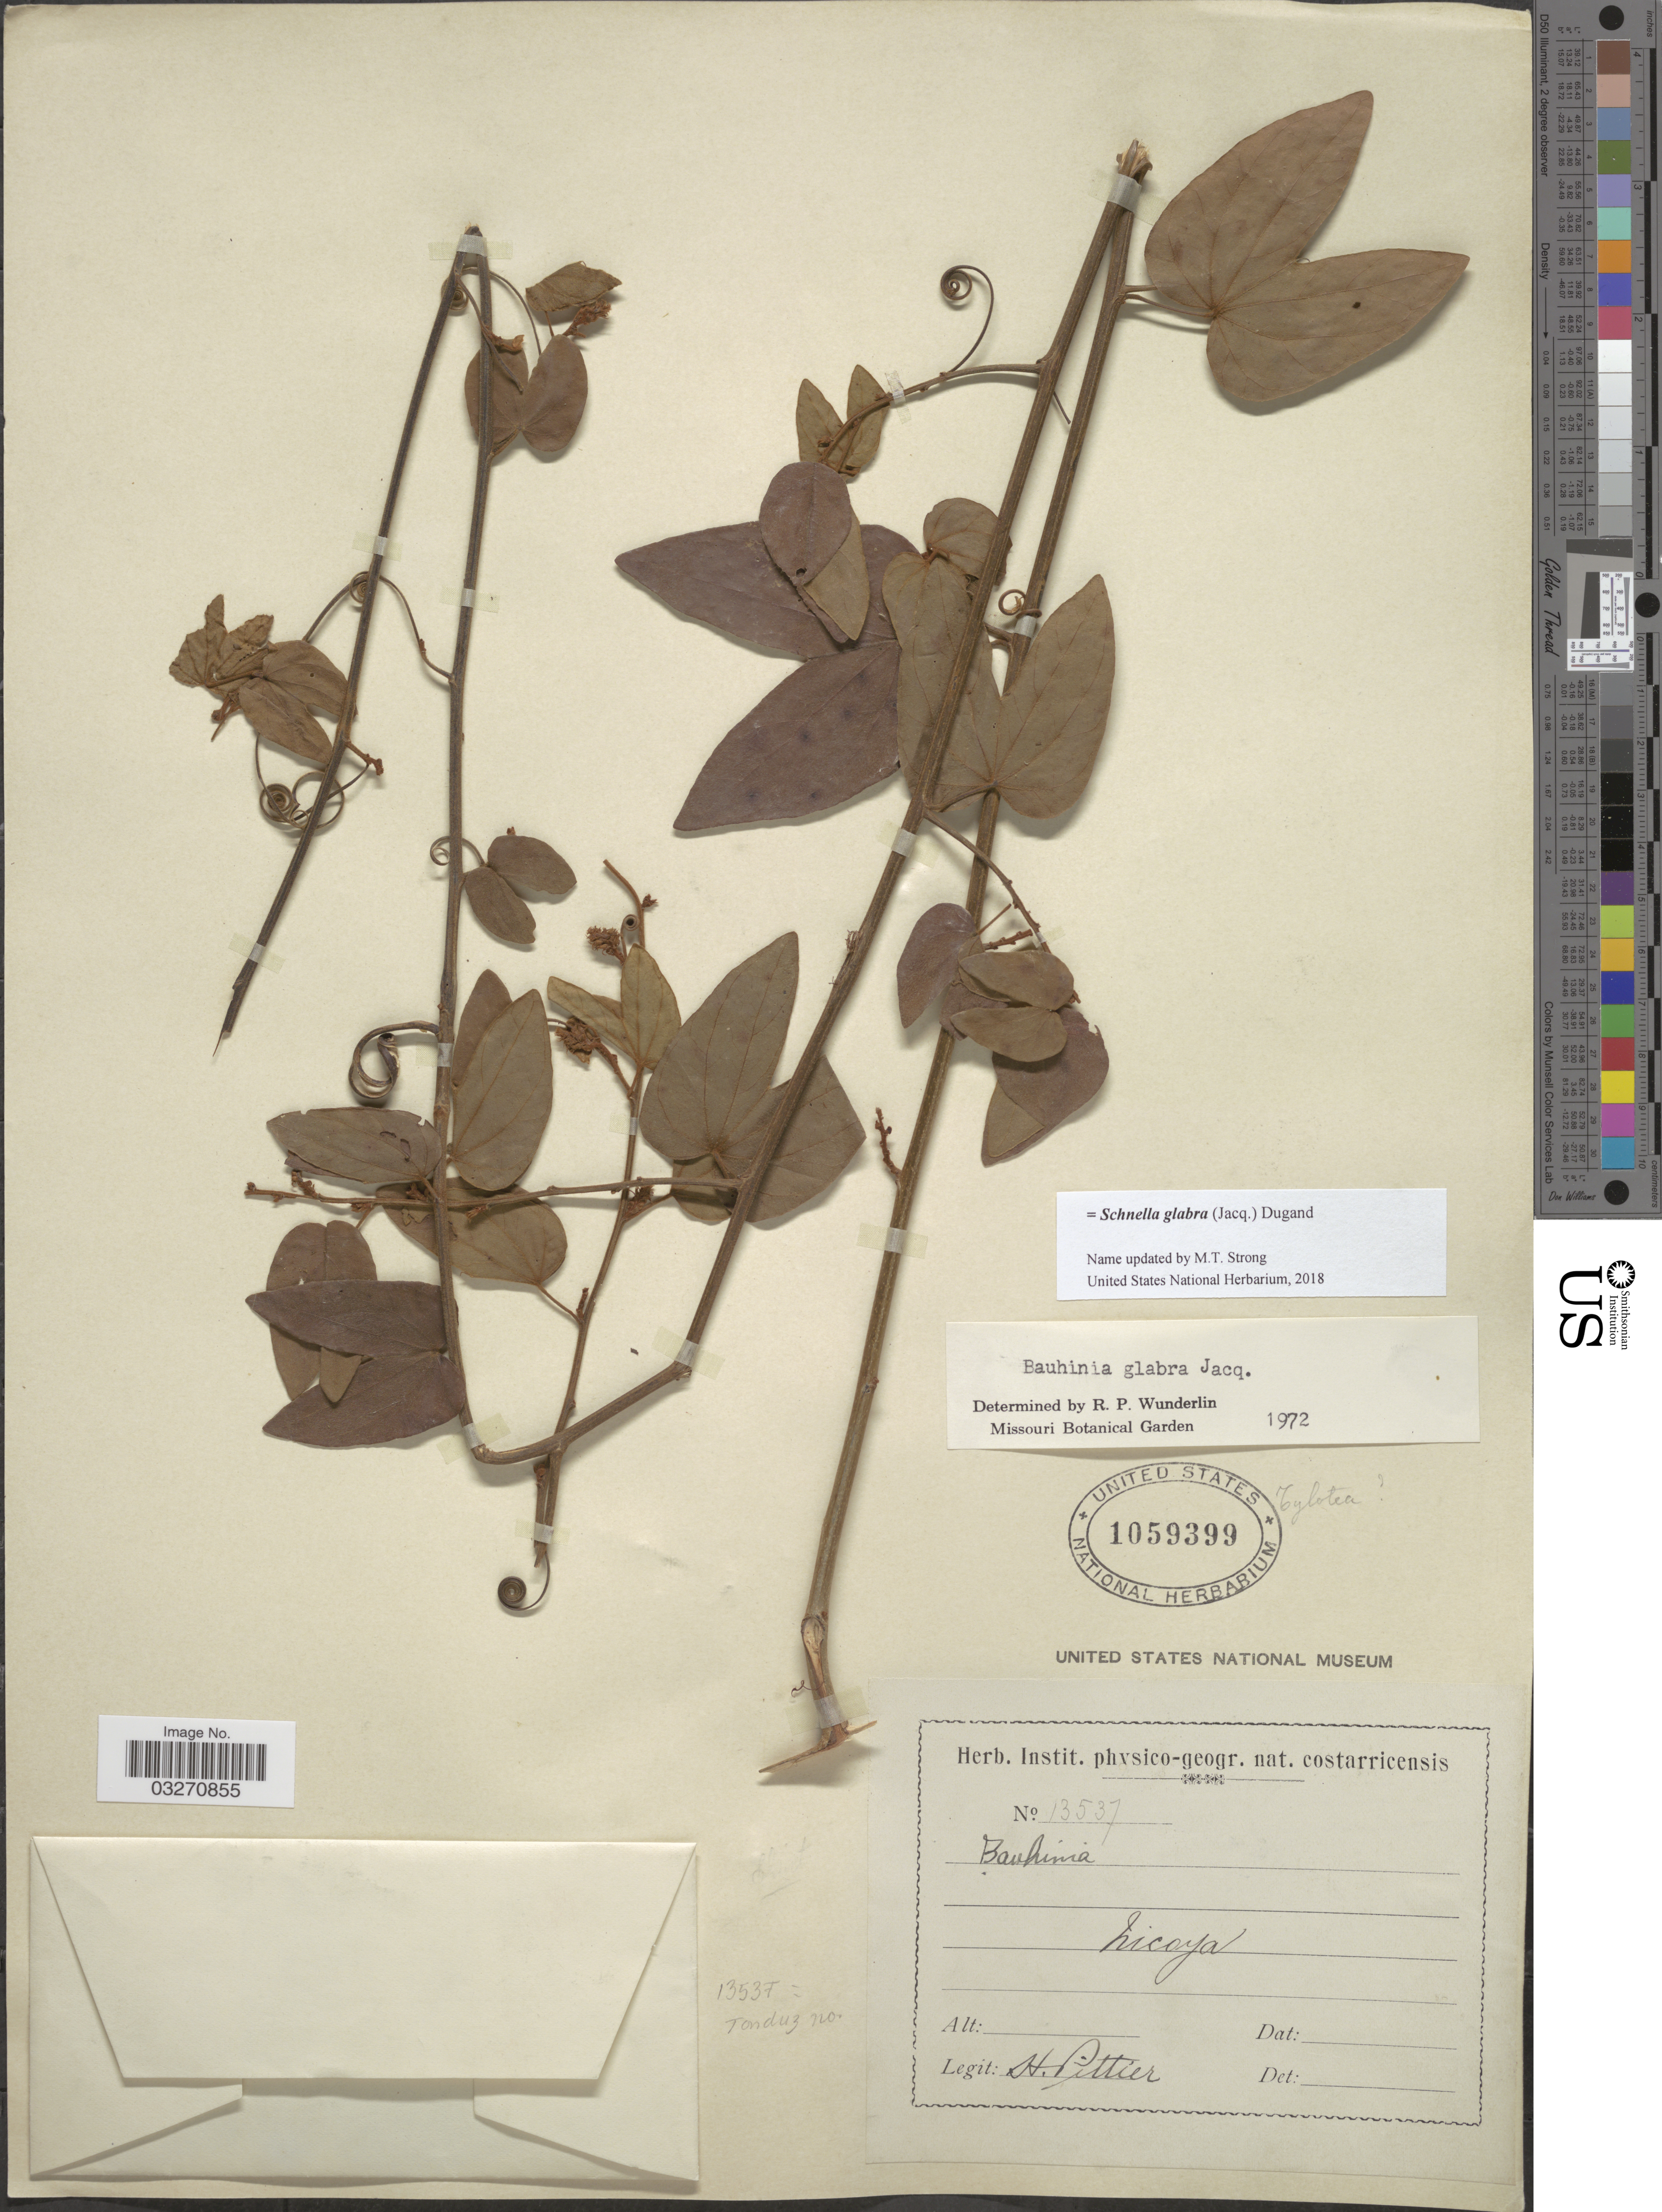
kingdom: Plantae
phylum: Tracheophyta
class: Magnoliopsida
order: Fabales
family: Fabaceae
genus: Schnella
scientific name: Schnella glabra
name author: (Jacq.) Dugand G.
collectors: H. F. Pittier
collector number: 13537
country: Costa Rica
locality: Nicoya.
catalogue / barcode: US 1059399